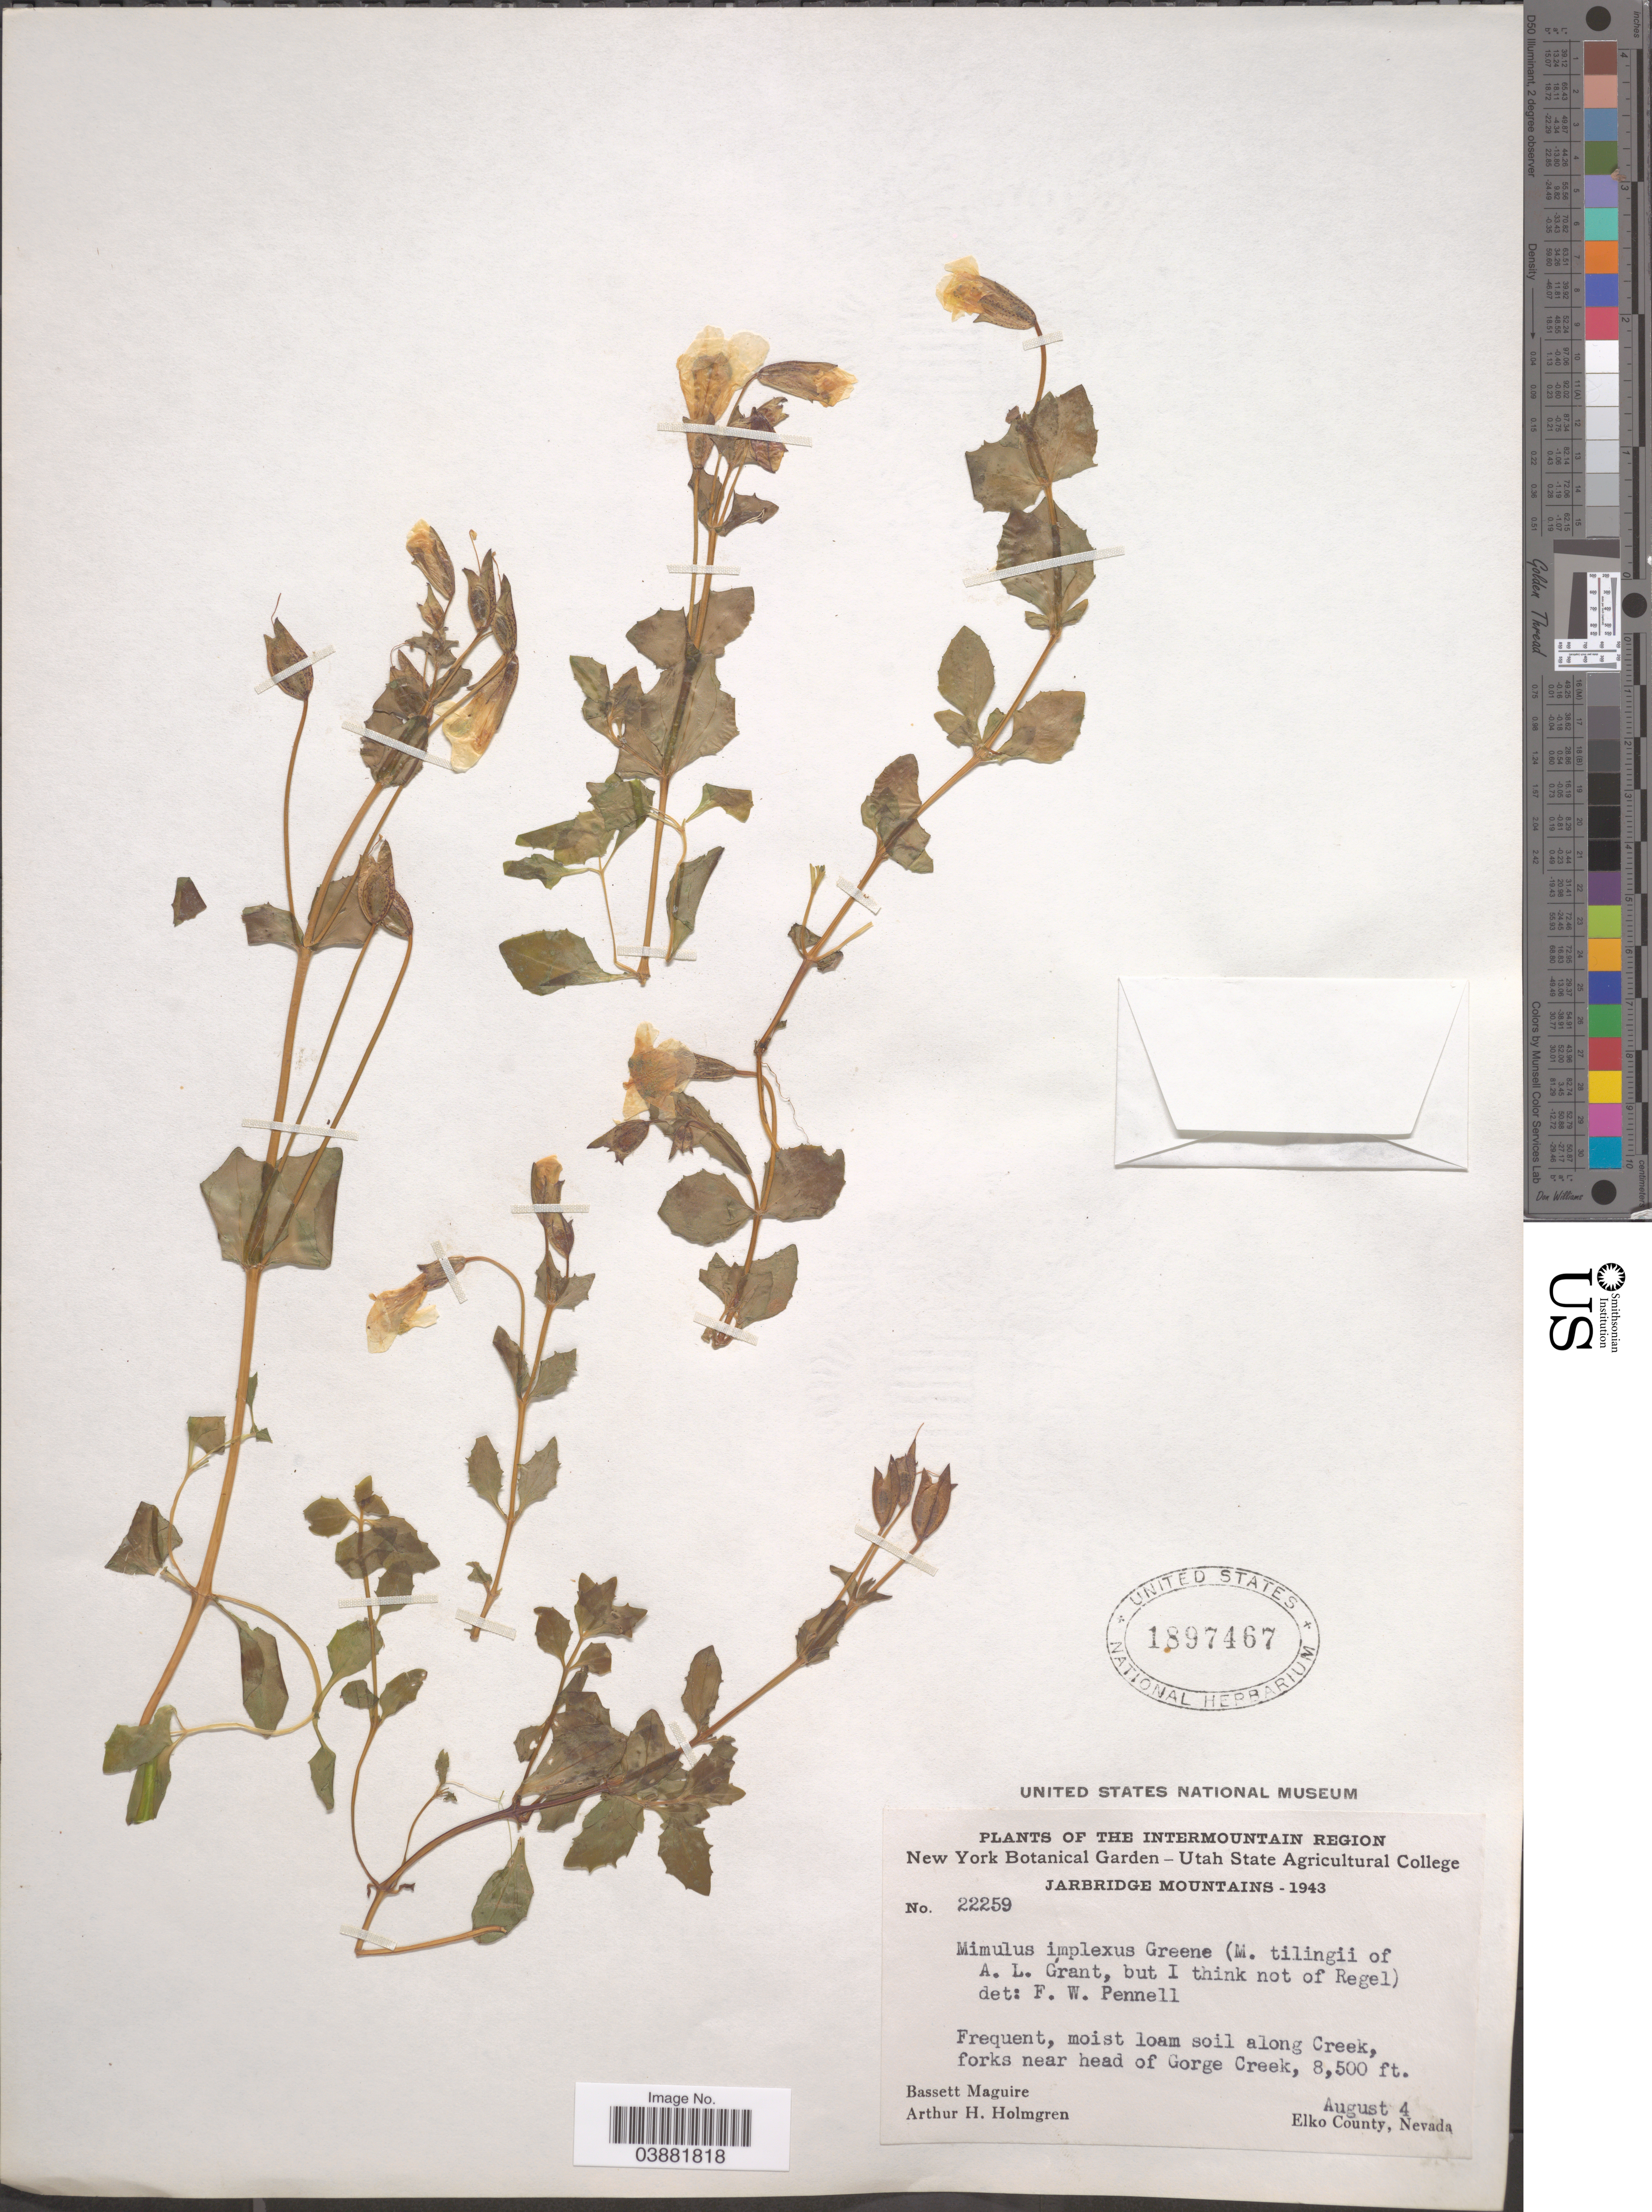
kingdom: Plantae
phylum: Tracheophyta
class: Magnoliopsida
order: Lamiales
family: Phrymaceae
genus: Mimulus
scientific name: Mimulus implexus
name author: Greene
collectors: B. Maguire & A. H. Holmgren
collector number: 22259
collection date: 1943-08-04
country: United States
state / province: Nevada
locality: The Intermountain Region. Jarbridge Mountains. Along Creek, forks near head of Gorge Creek, Elko County.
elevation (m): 2591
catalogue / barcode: US 1897467